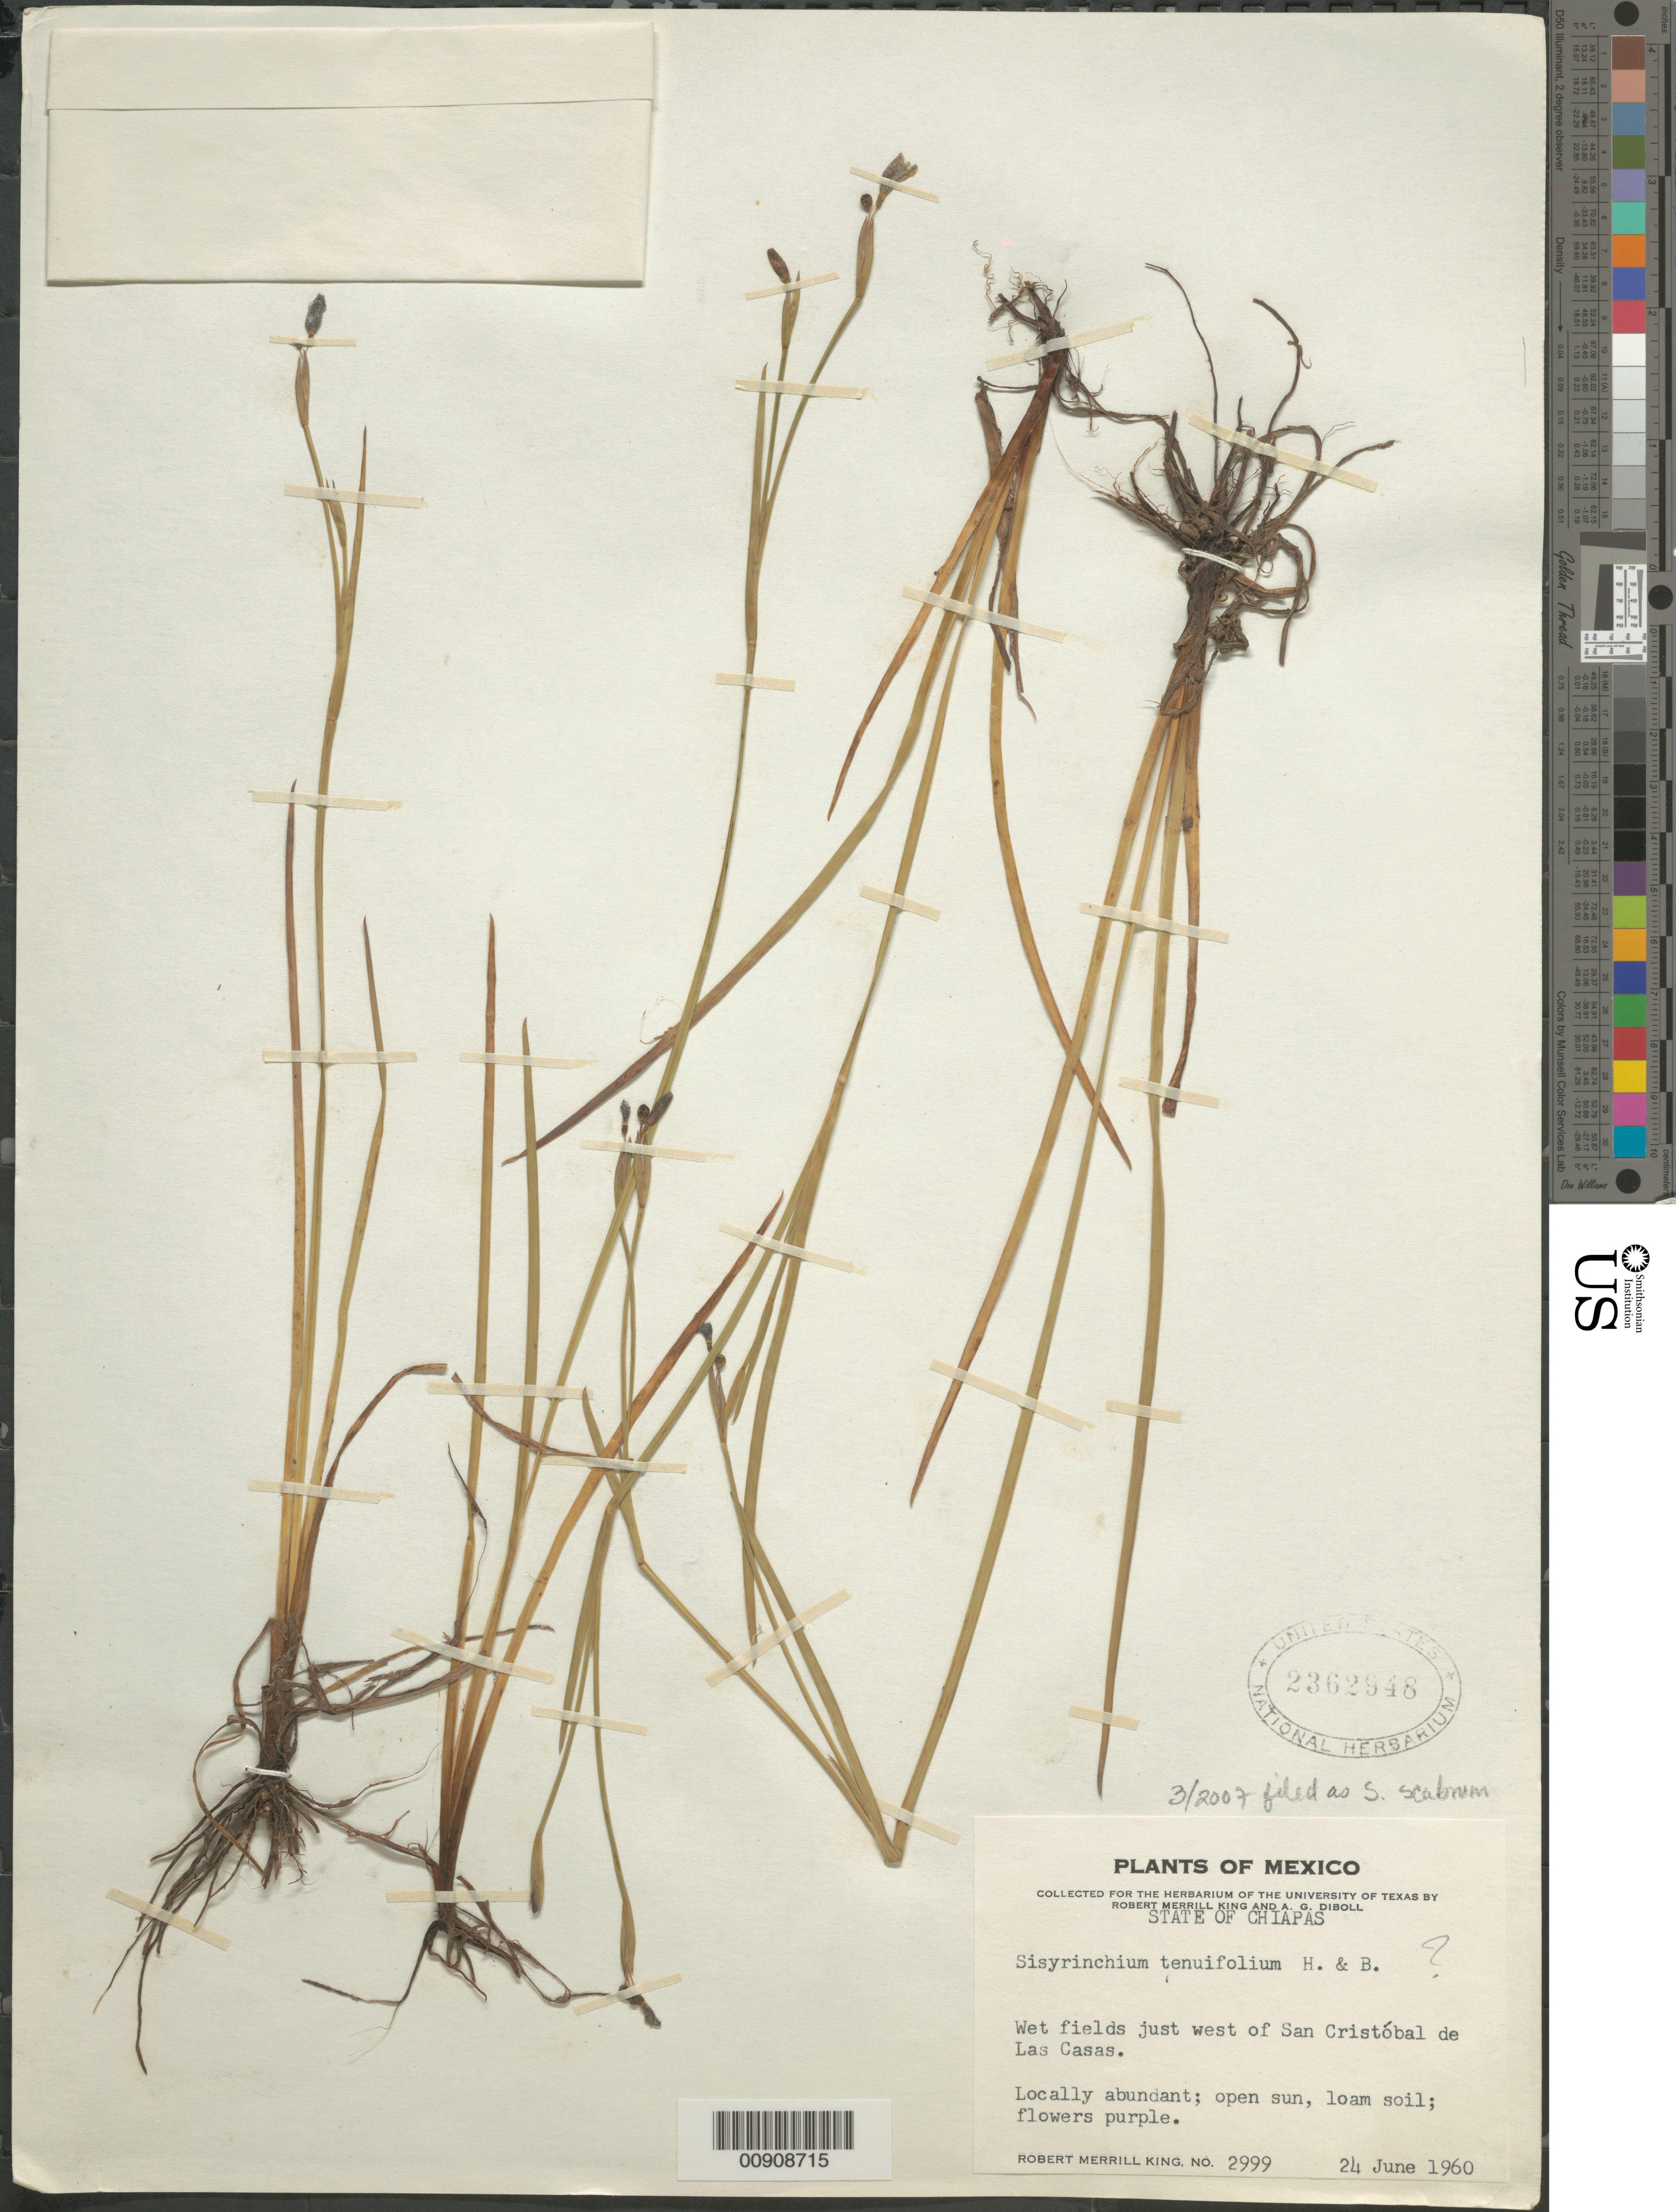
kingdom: Plantae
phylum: Tracheophyta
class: Liliopsida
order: Asparagales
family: Iridaceae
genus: Sisyrinchium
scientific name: Sisyrinchium scabrum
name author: Schltdl. & Cham.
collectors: R. M. King & A. Diboll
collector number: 2999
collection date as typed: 24 Jun 1960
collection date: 1960-06-24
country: Mexico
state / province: Chiapas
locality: Wet fields just erst of San Cristóbal de las Casas, Chiapas.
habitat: Wet fields; open sun, loam soil.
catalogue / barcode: US 2362948